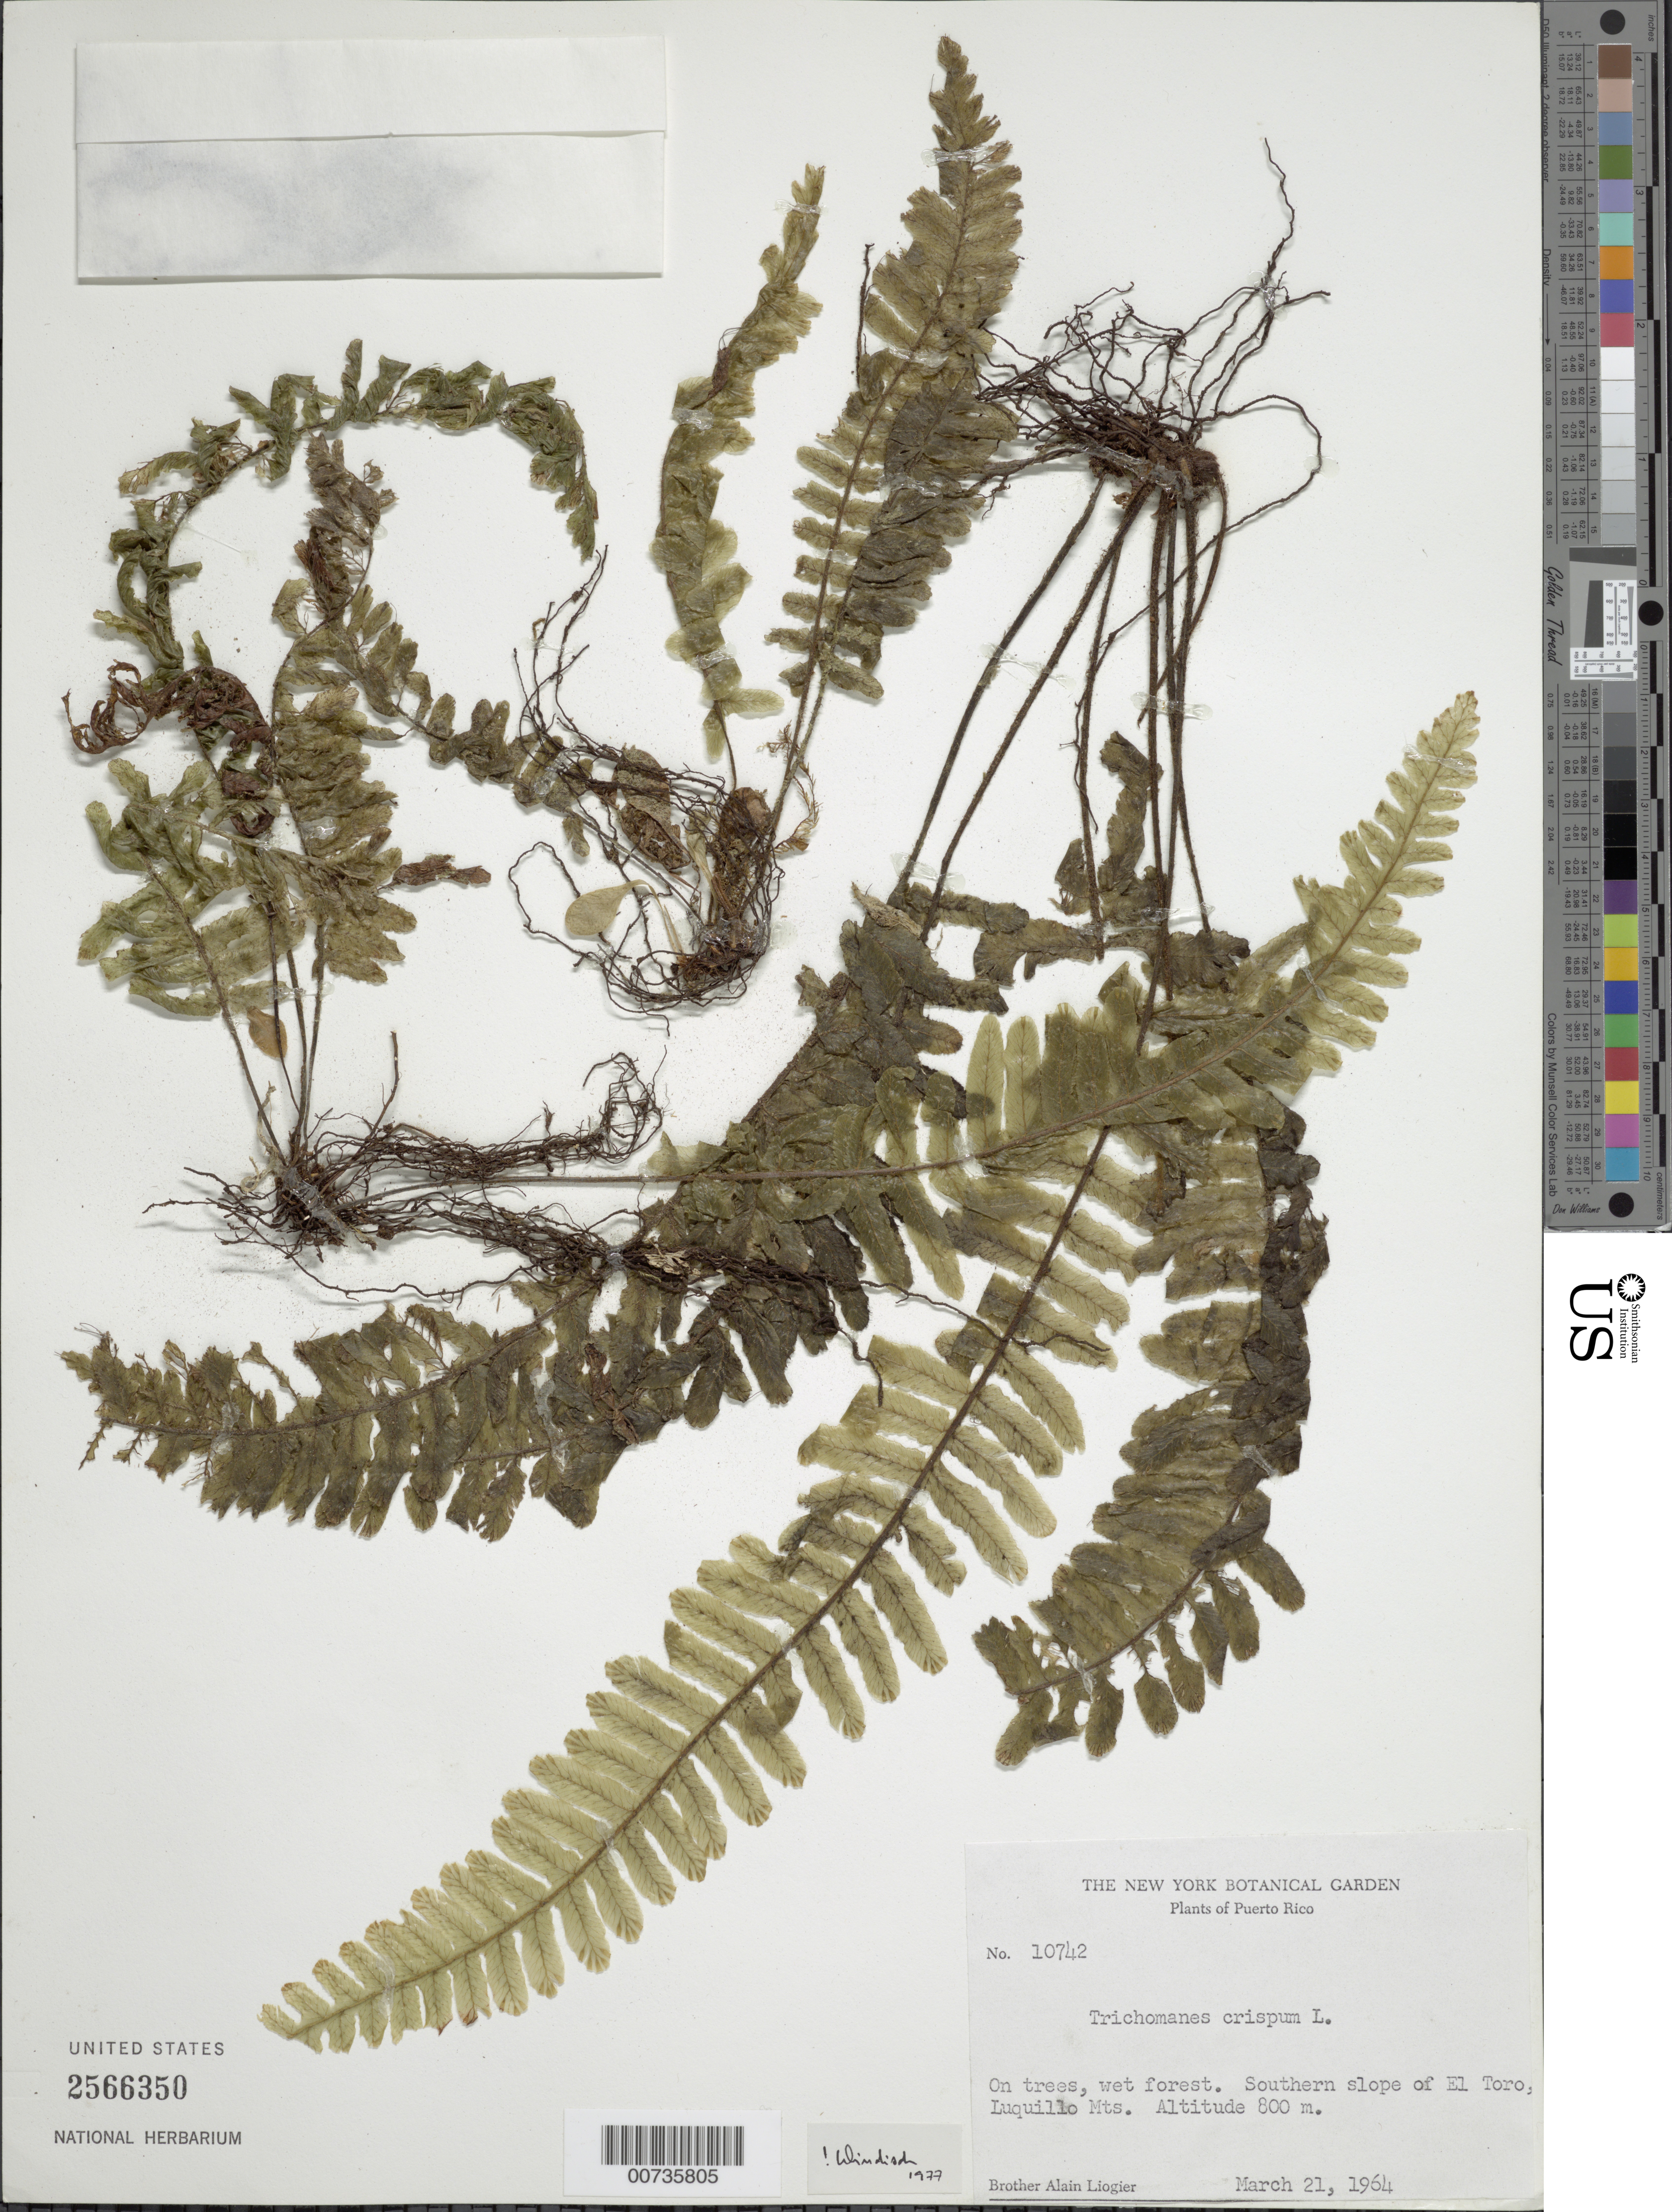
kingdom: Plantae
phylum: Tracheophyta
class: Polypodiopsida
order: Hymenophyllales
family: Hymenophyllaceae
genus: Trichomanes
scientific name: Trichomanes crispum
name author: L.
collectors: A. H. Liogier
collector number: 10742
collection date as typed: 21 Mar 1964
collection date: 1964-03-21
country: Puerto Rico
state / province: Luquillo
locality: Luquillo Mts., southern slope of El Toro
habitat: On tree, wet forest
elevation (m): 800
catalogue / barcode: US 2566350